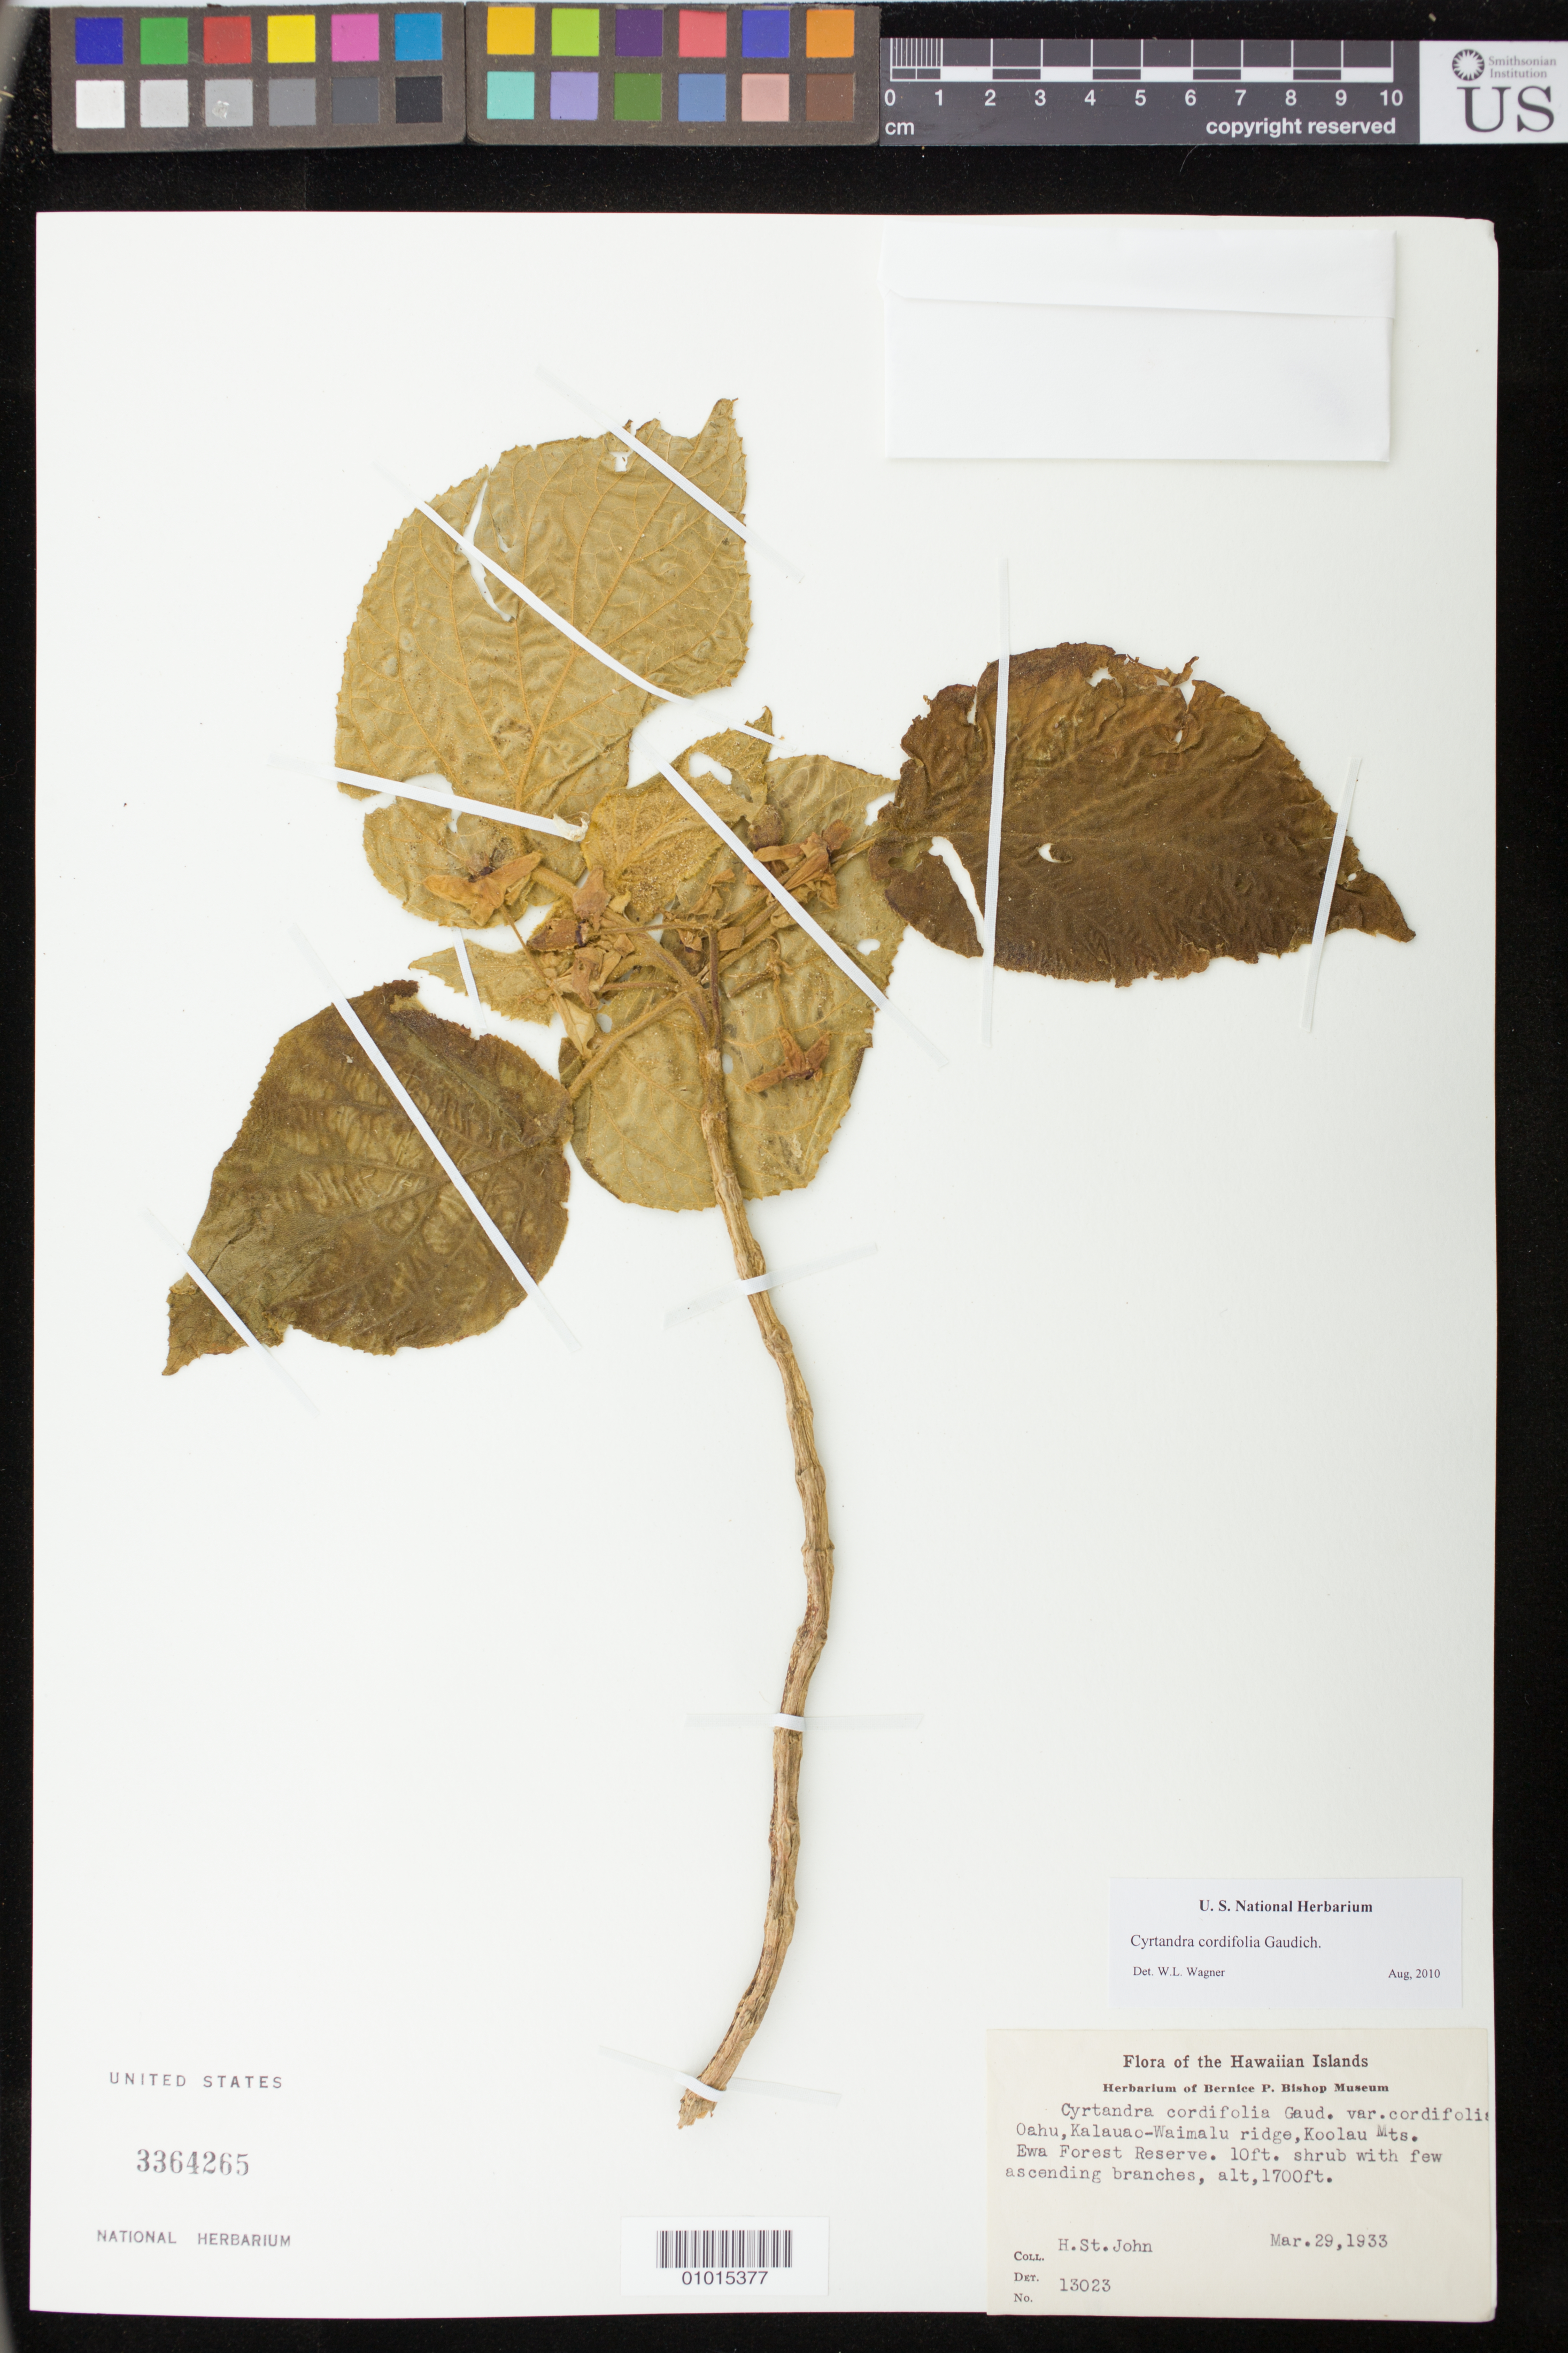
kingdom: Plantae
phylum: Tracheophyta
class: Magnoliopsida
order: Lamiales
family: Gesneriaceae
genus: Cyrtandra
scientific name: Cyrtandra cordifolia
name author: Gaudich.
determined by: Wagner, W. L., (BOT), Smithsonian Institution - National Museum of Natural History (UNITED STATES)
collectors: H. St. John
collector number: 13023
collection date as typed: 29 Mar 1933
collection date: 1933-03-29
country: United States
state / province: Hawaii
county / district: Honolulu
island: Oahu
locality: Kalauao-Waimaku ridge, Koolau Mts., Ewa Forest Reserve.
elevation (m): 518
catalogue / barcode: US 3364265